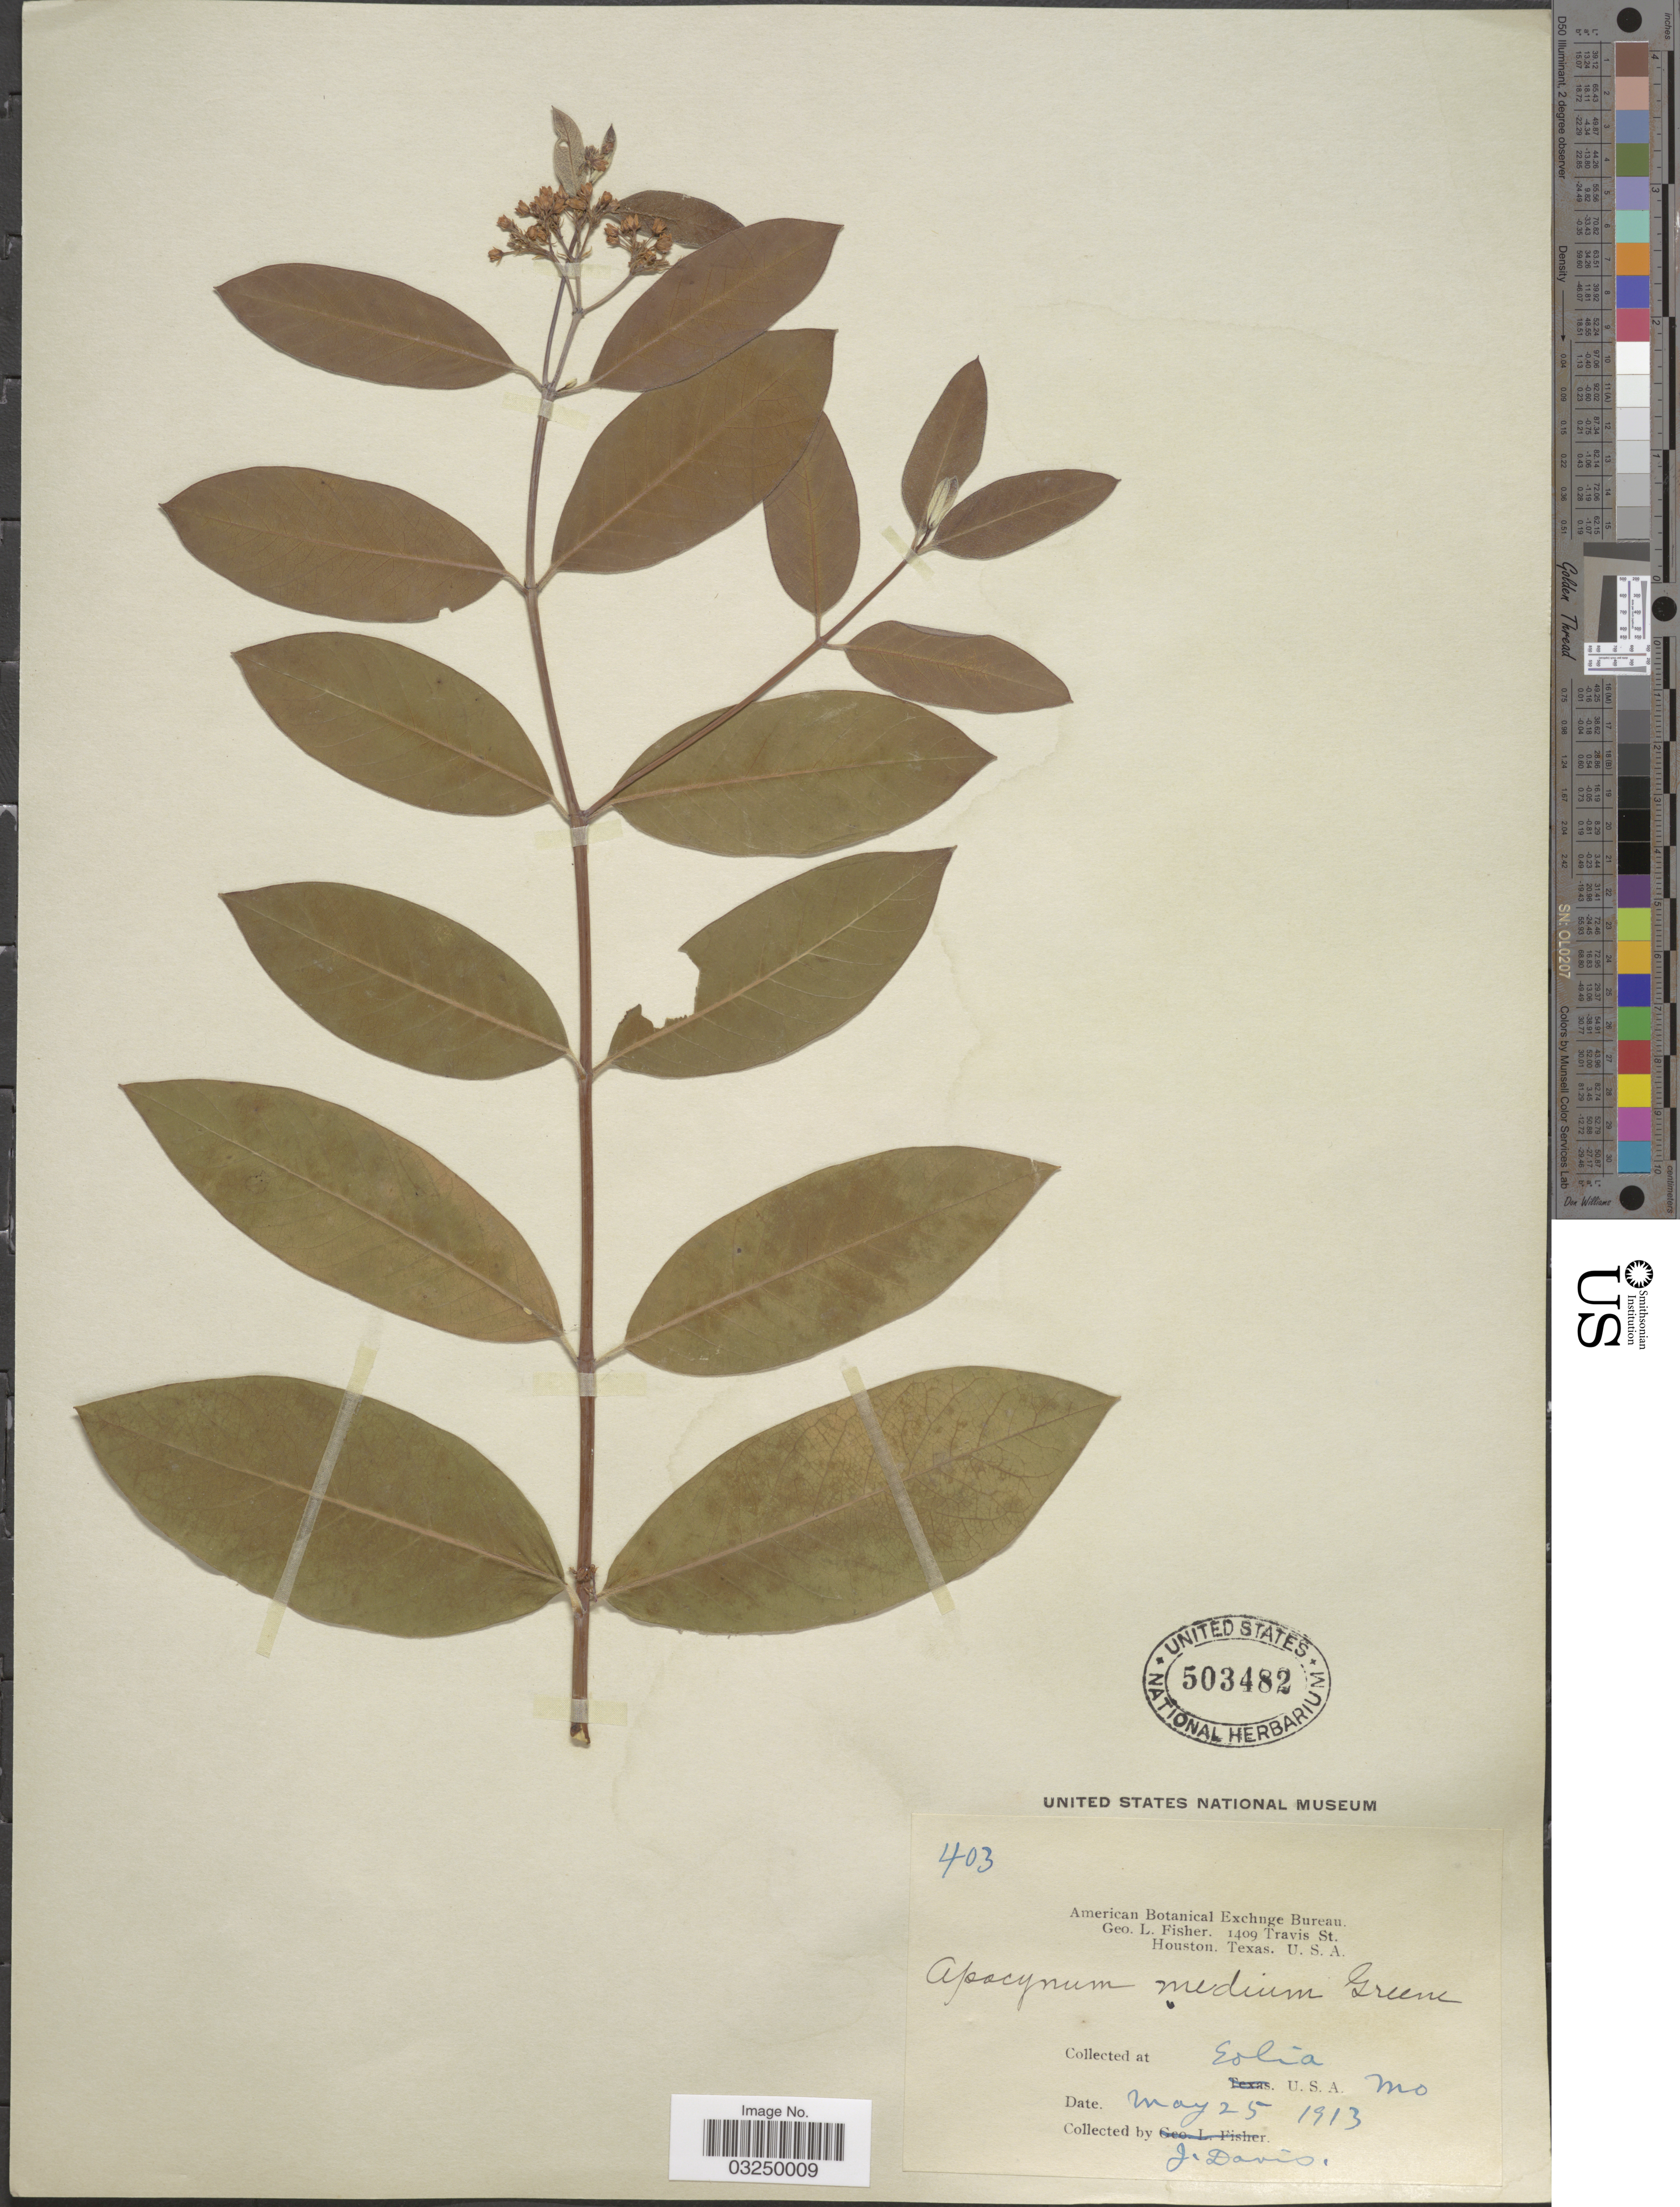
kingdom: Plantae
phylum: Tracheophyta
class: Magnoliopsida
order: Gentianales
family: Apocynaceae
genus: Apocynum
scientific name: Apocynum medium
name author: Greene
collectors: J. Davis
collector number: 403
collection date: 1913-05-25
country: United States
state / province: Missouri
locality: Eolia, U.S.A. Mo.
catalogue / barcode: US 503482